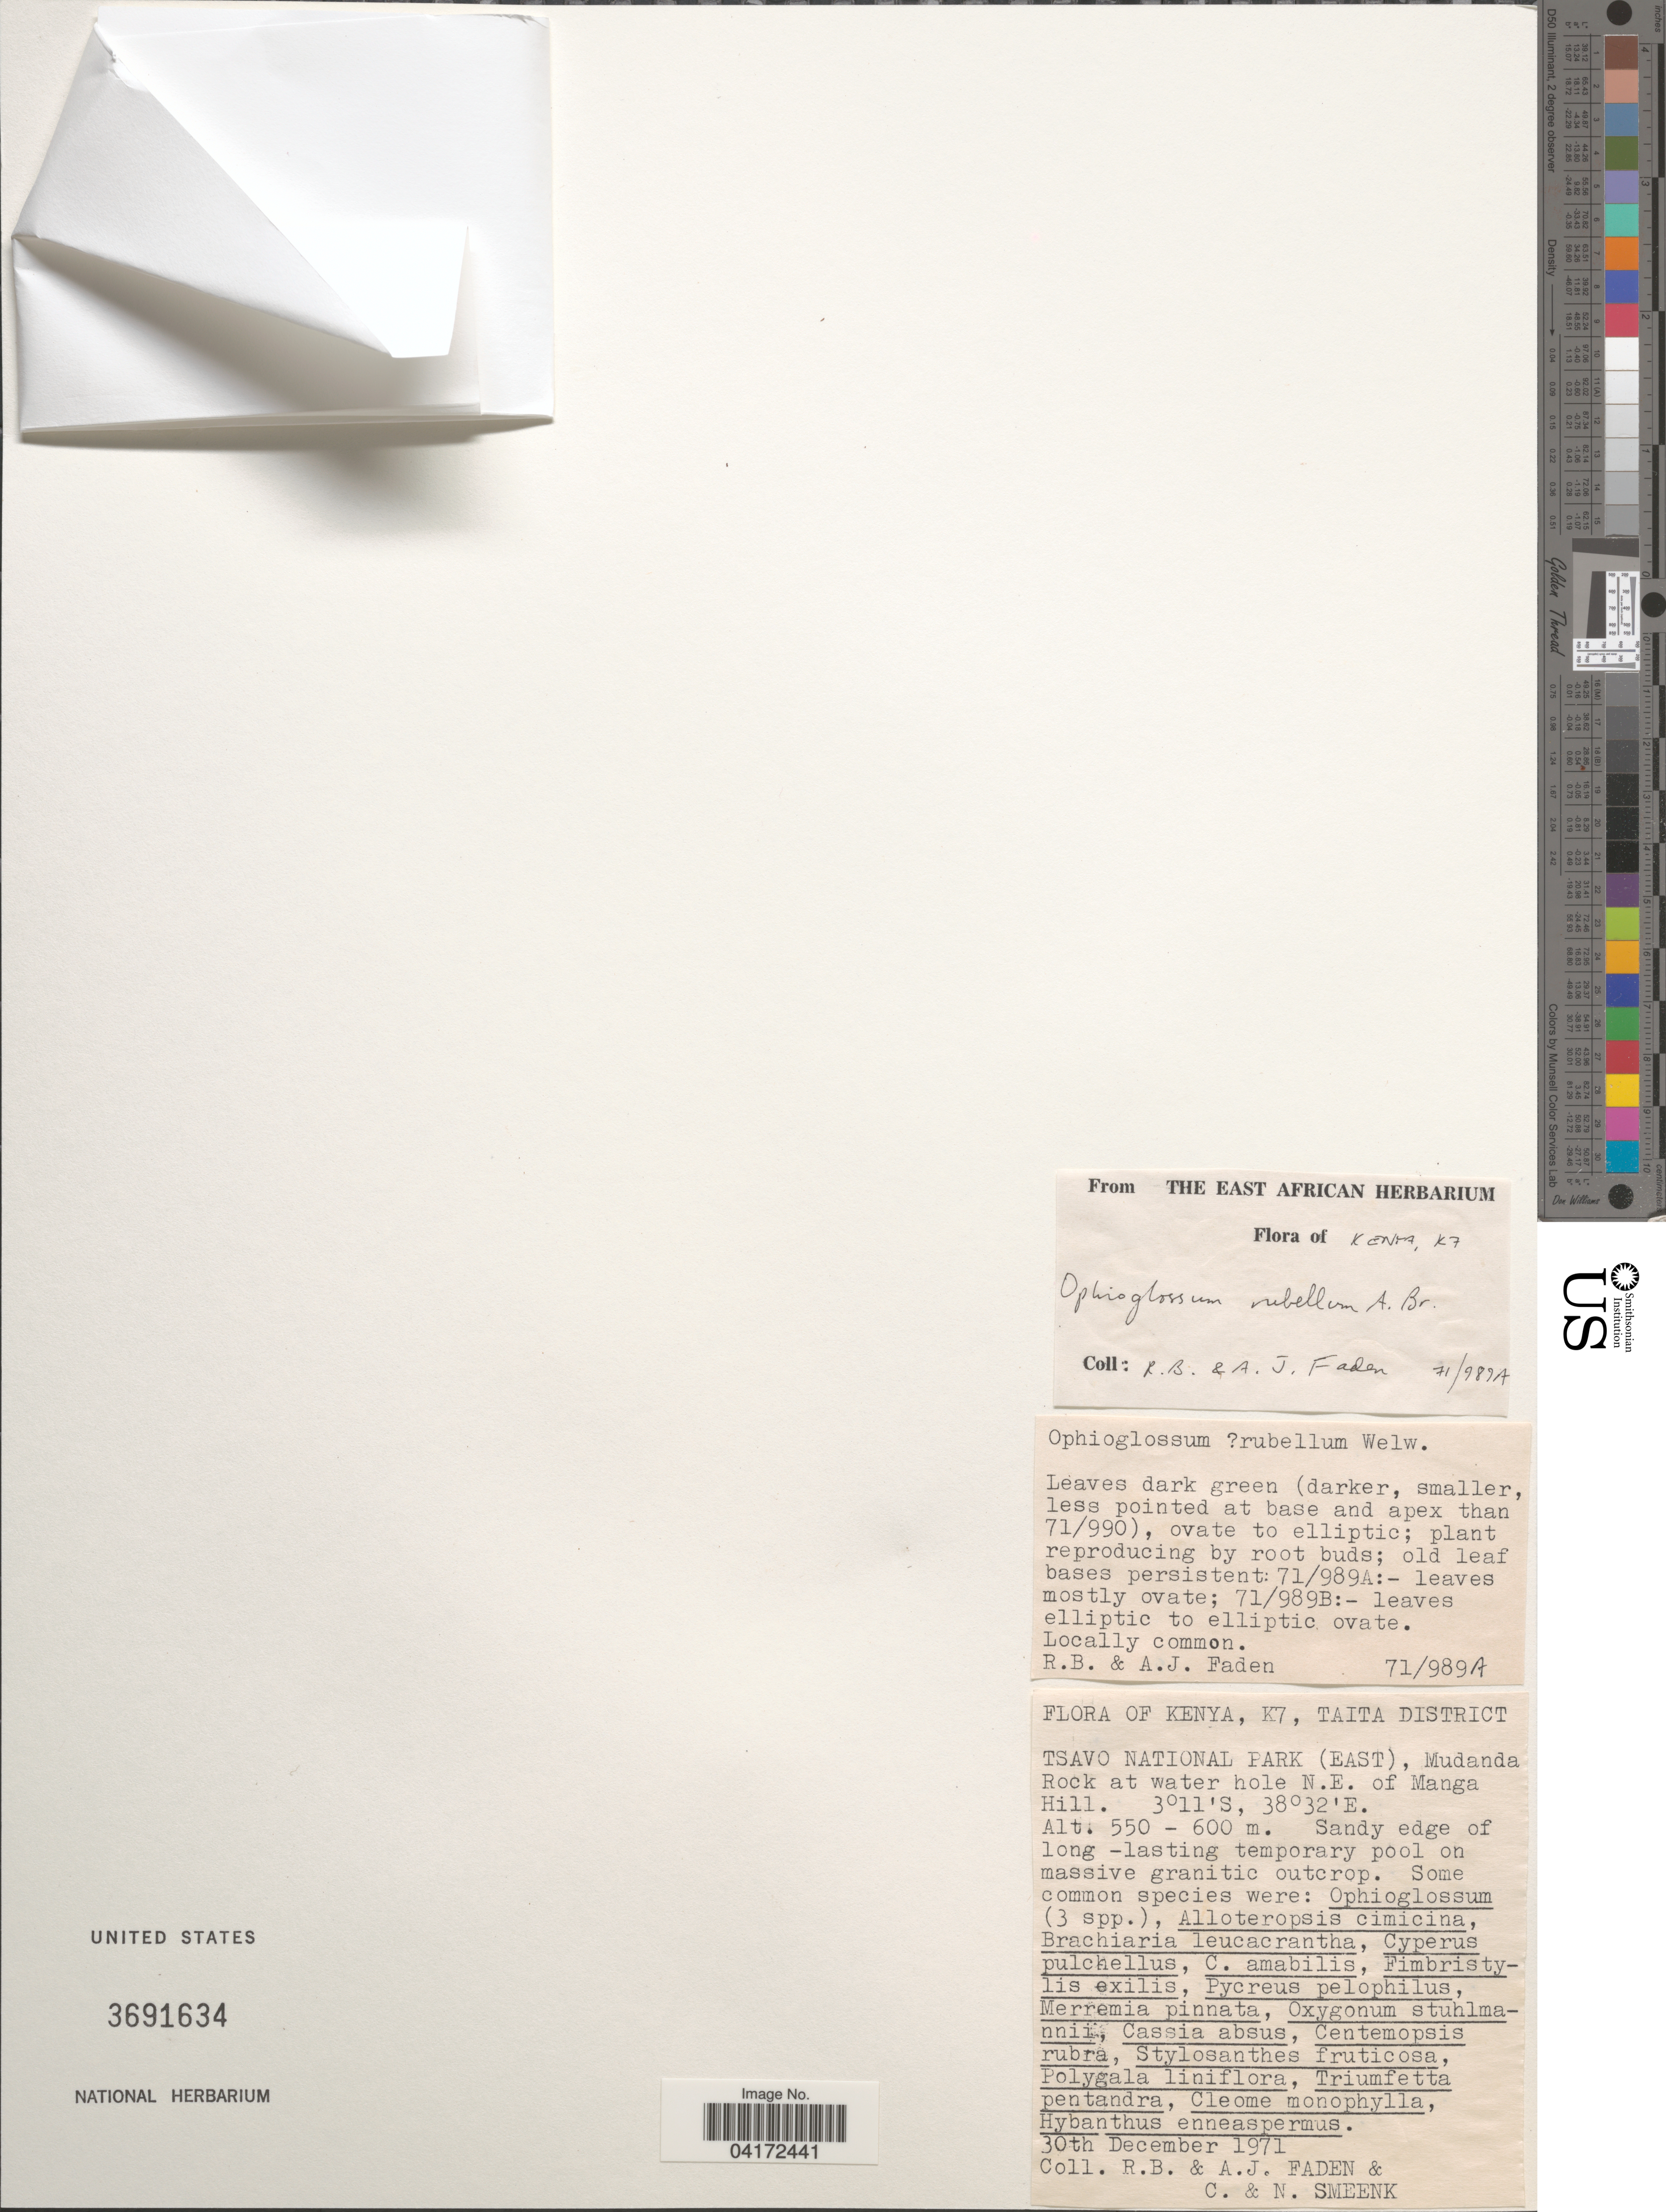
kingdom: Plantae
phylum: Tracheophyta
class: Polypodiopsida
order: Ophioglossales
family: Ophioglossaceae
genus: Ophioglossum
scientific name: Ophioglossum rubellum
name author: A. Braun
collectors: R. B. Faden, A. J. Faden, C. Smeenk & N. Smeenk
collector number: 71/989A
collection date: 1971-12-30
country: Kenya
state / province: Taita Taveta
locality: K7, Taita District. Tsavo National Park (East), Mudanda Rock at water hole N.E. of Manga Hill.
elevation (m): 550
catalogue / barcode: US 3691634